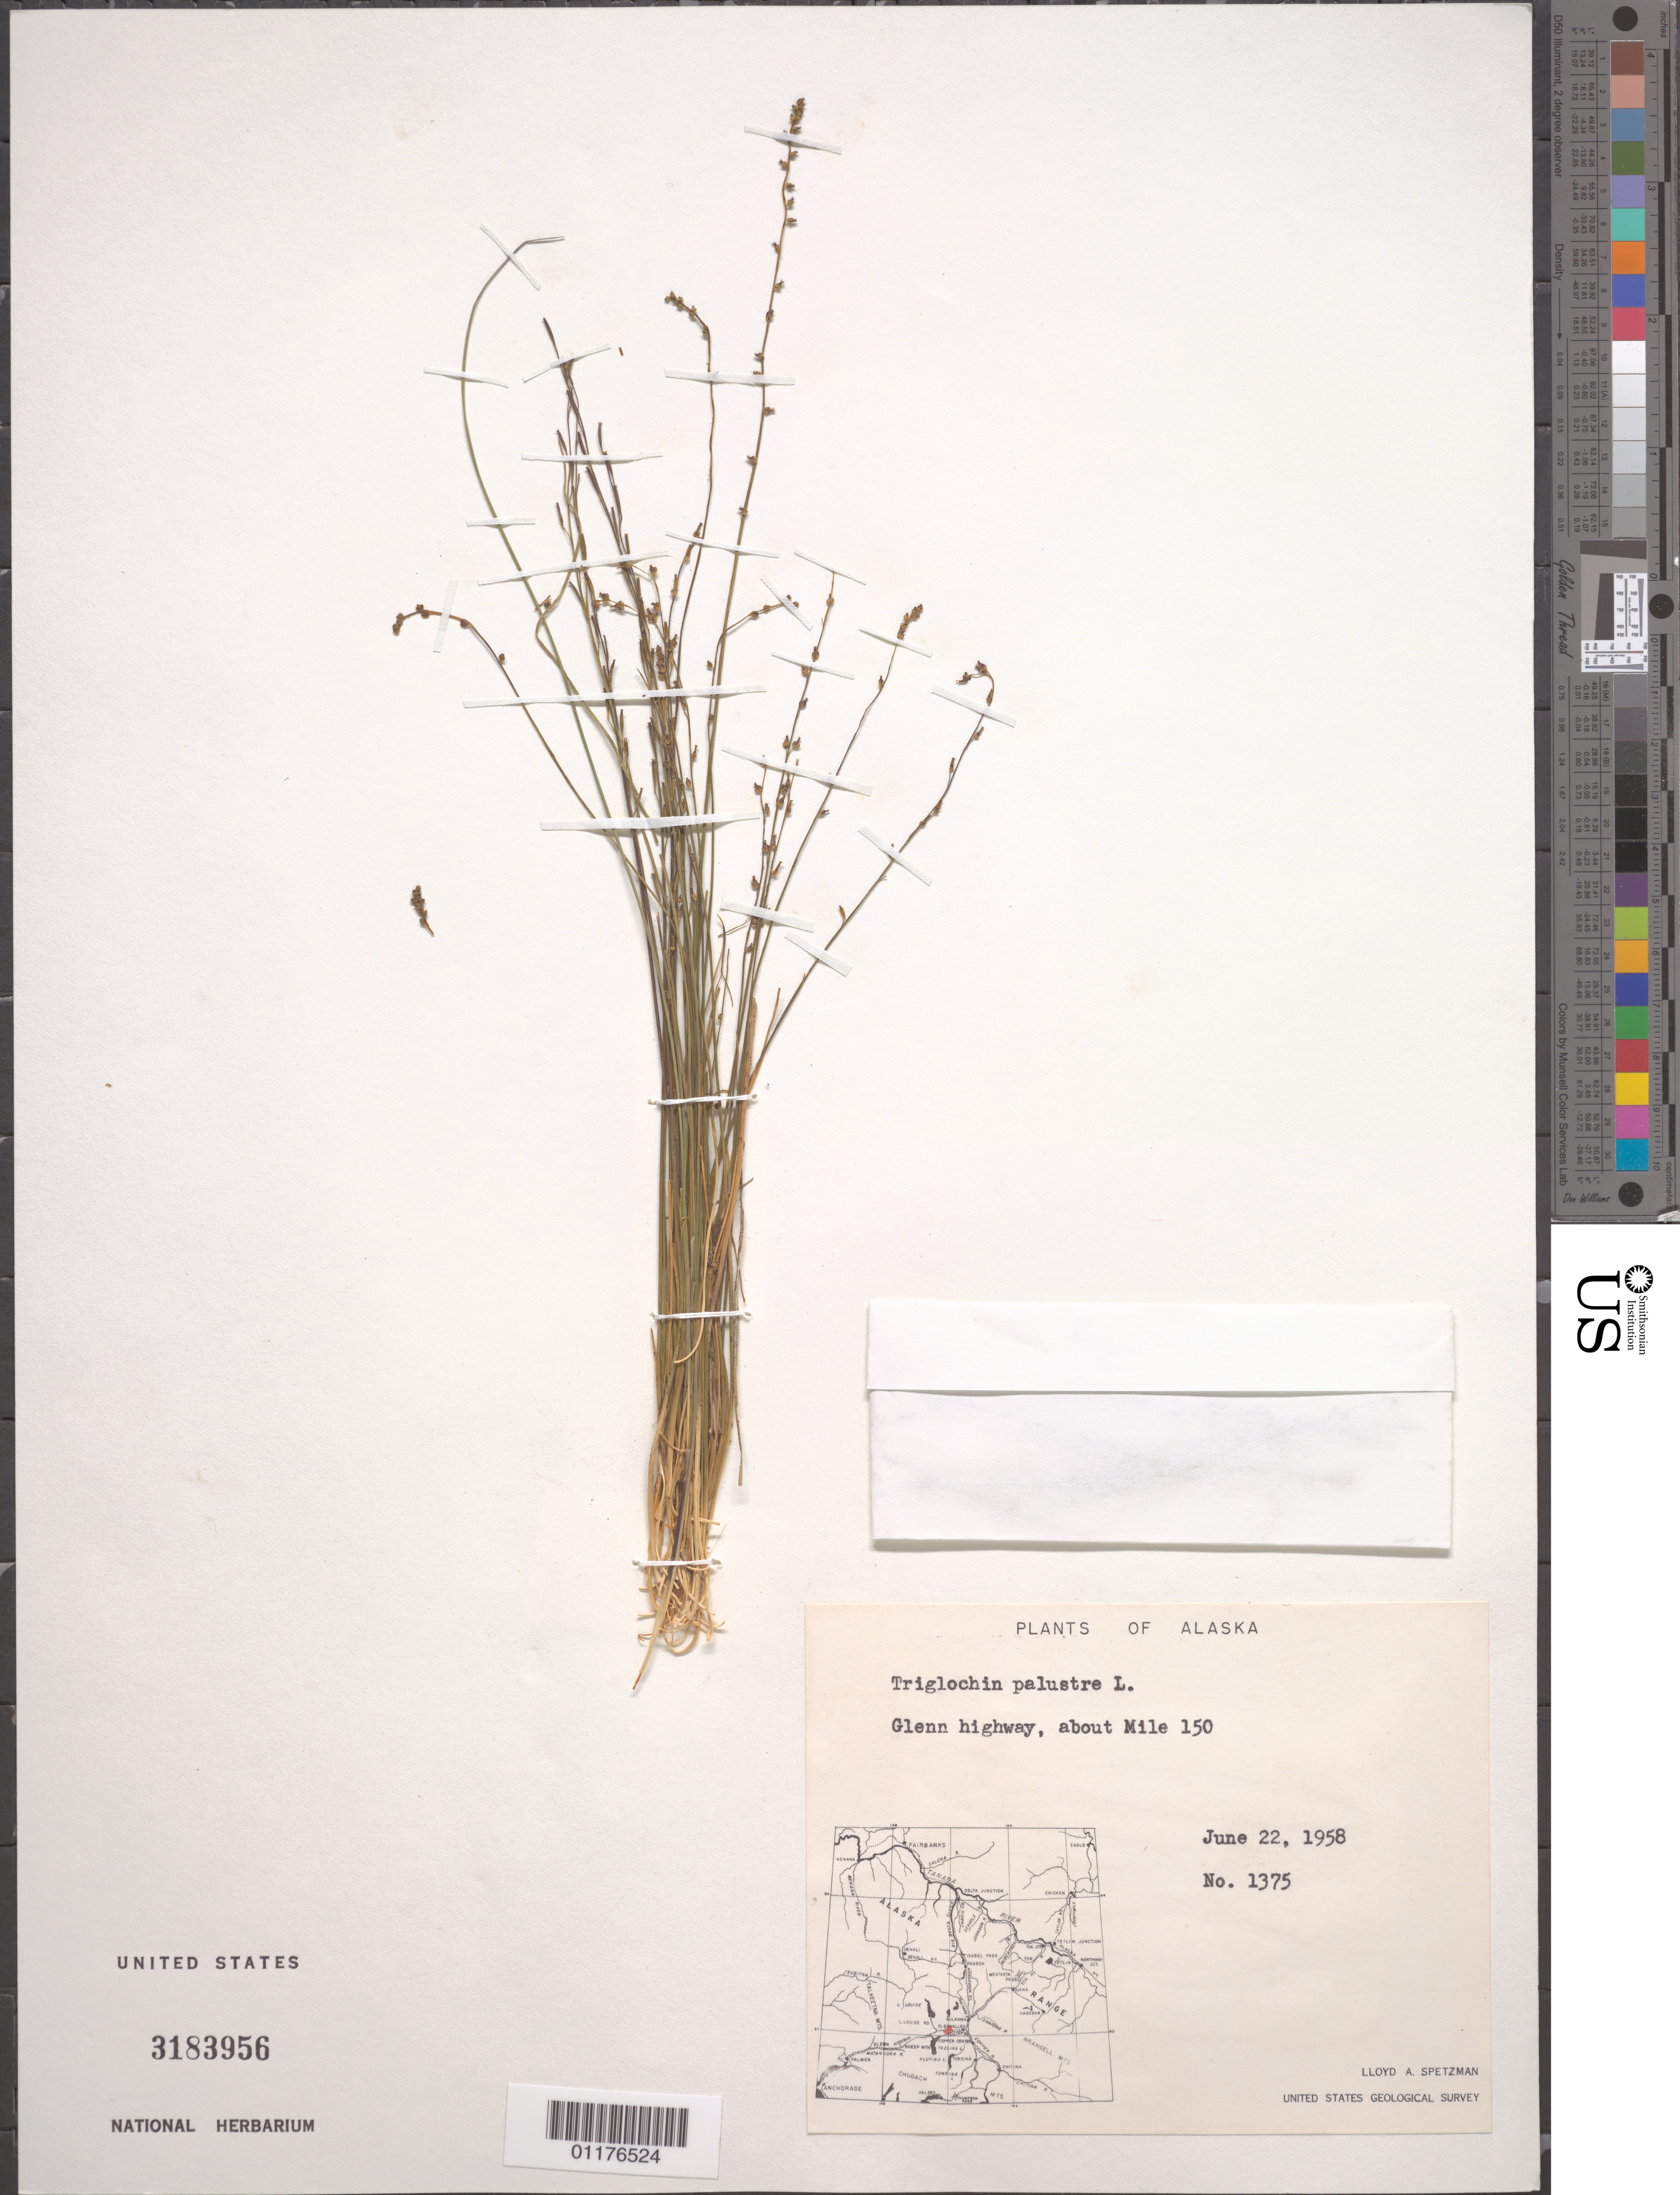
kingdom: Plantae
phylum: Tracheophyta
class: Liliopsida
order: Alismatales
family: Juncaginaceae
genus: Triglochin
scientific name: Triglochin palustris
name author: L.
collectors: L. Spetzman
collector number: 1375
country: United States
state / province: Alaska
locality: Glenn highway, about Mile 150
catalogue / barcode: US 3183956